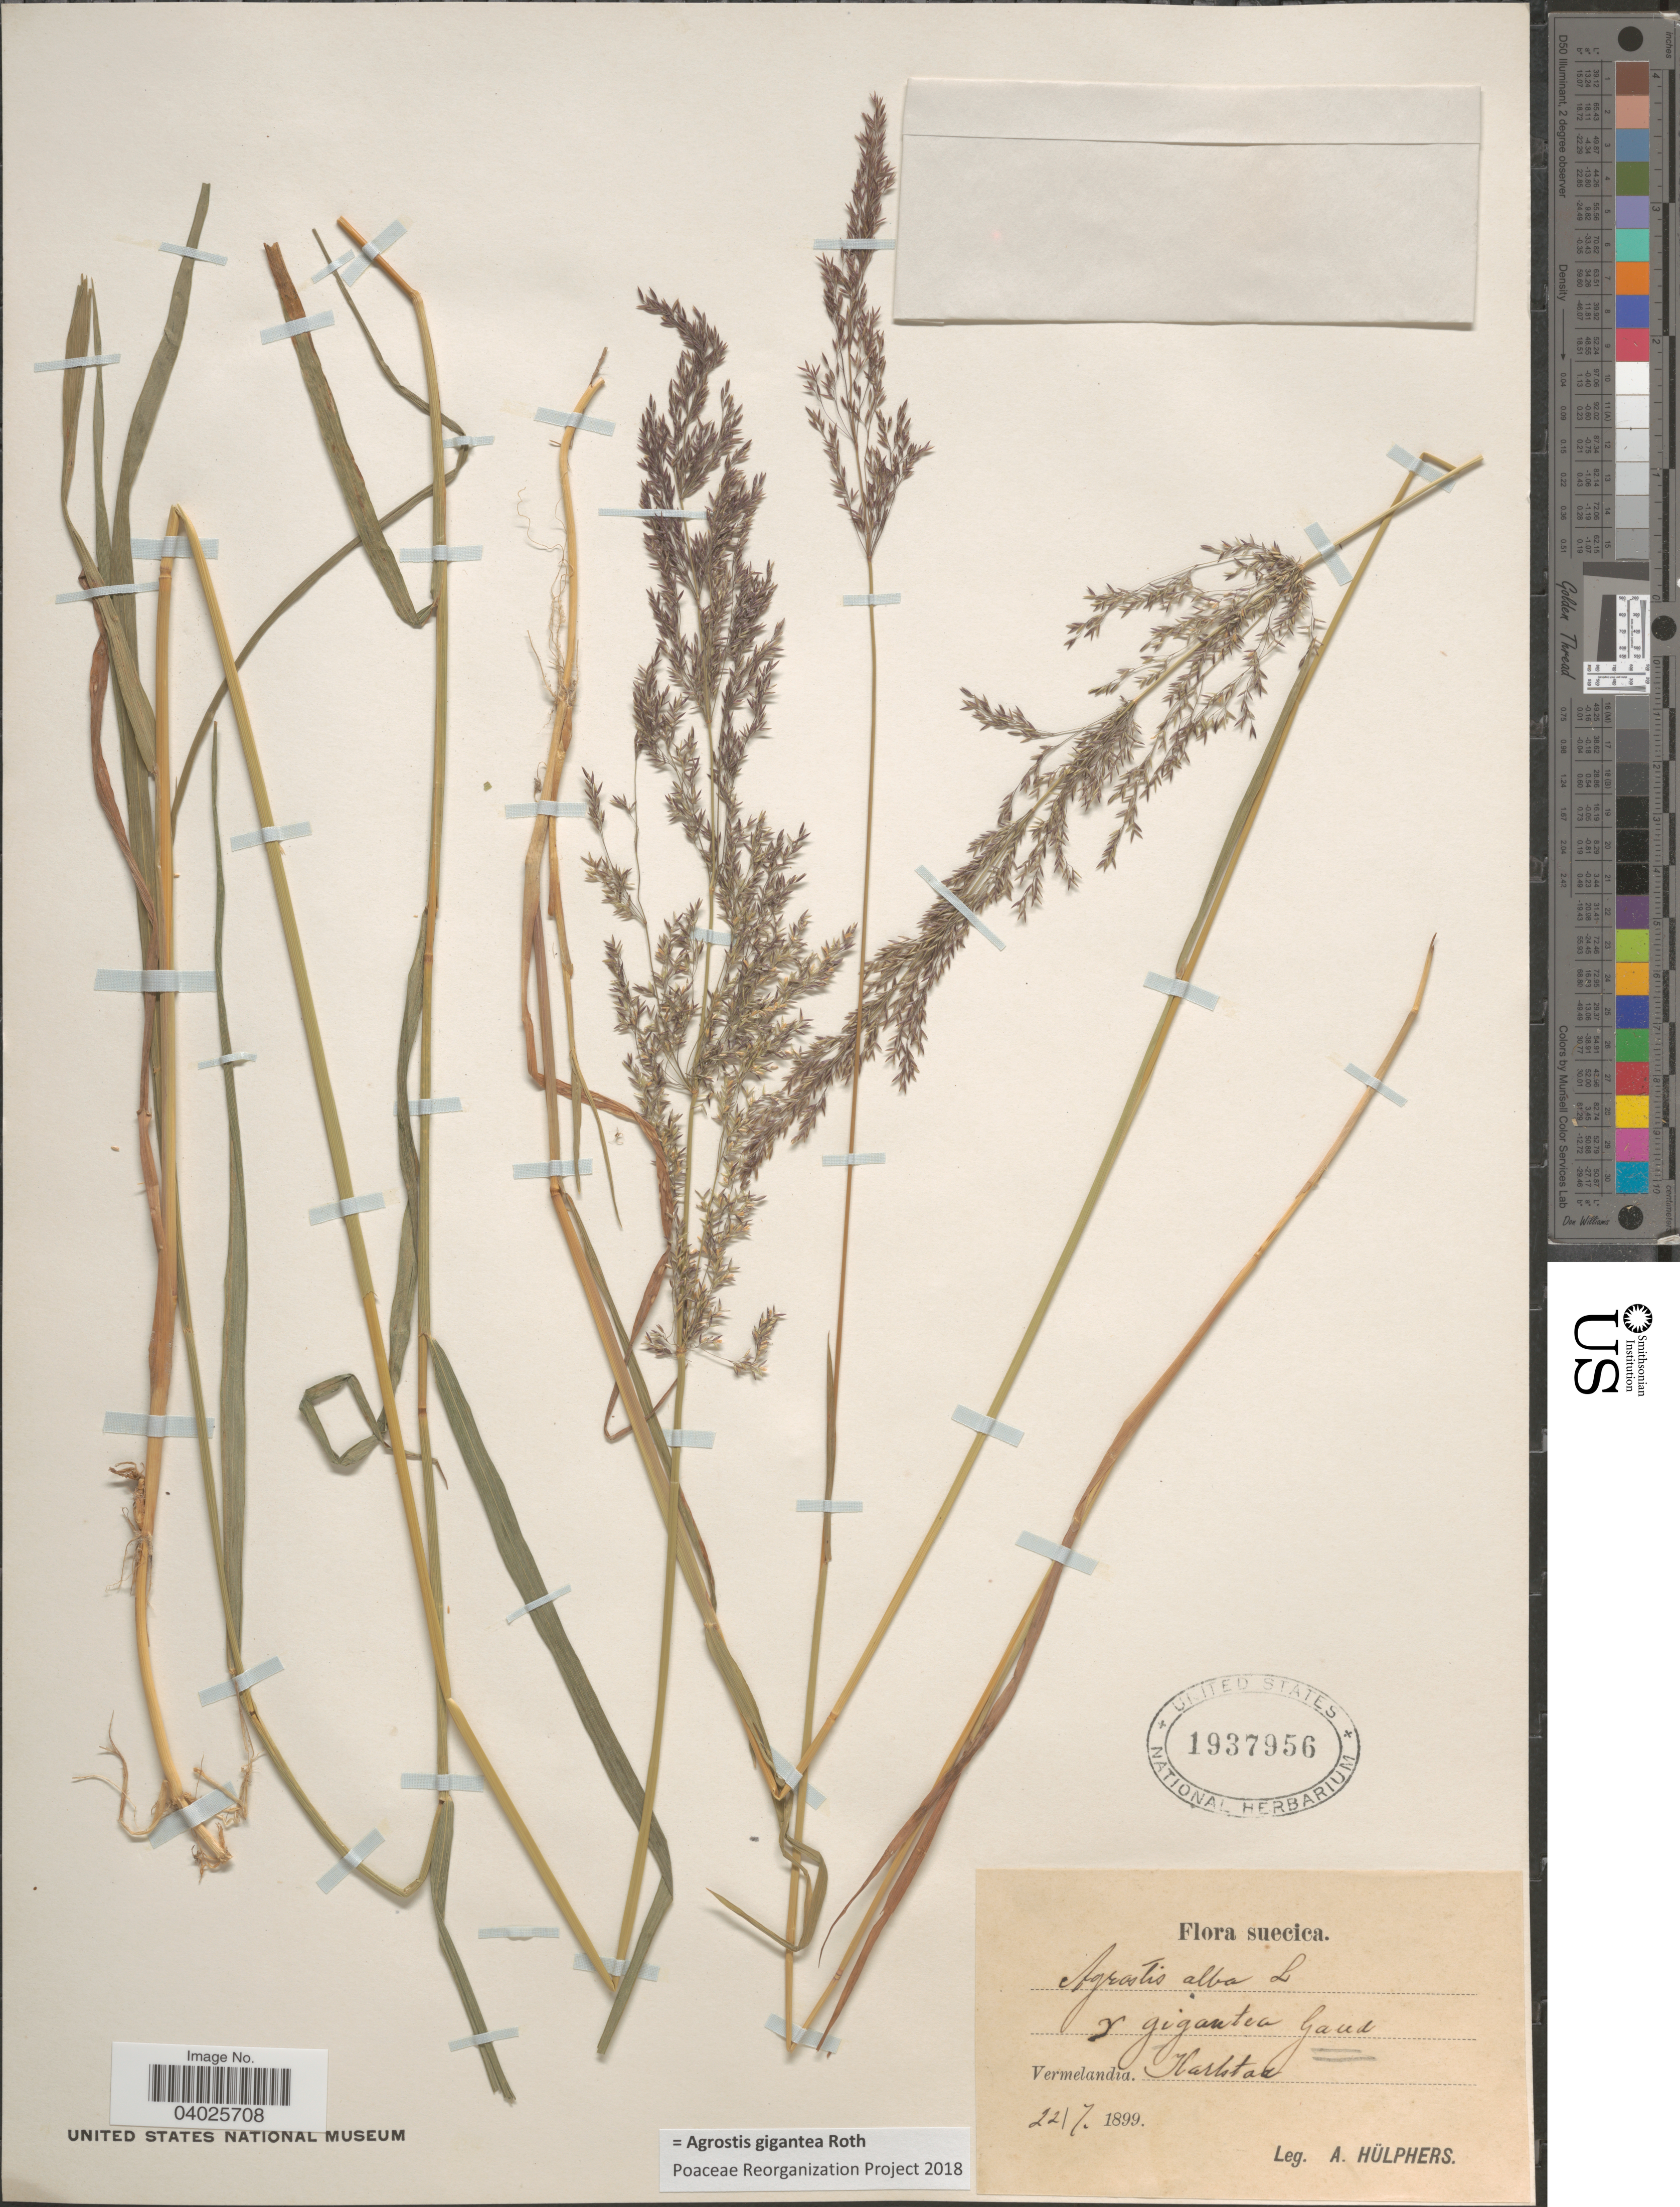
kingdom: Plantae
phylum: Tracheophyta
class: Liliopsida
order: Poales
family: Poaceae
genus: Agrostis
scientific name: Agrostis gigantea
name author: Roth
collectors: A. Hülphers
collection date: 1899-07-22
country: Sweden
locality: Suecica. Vermelandia. Karlstad.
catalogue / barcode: US 1937956